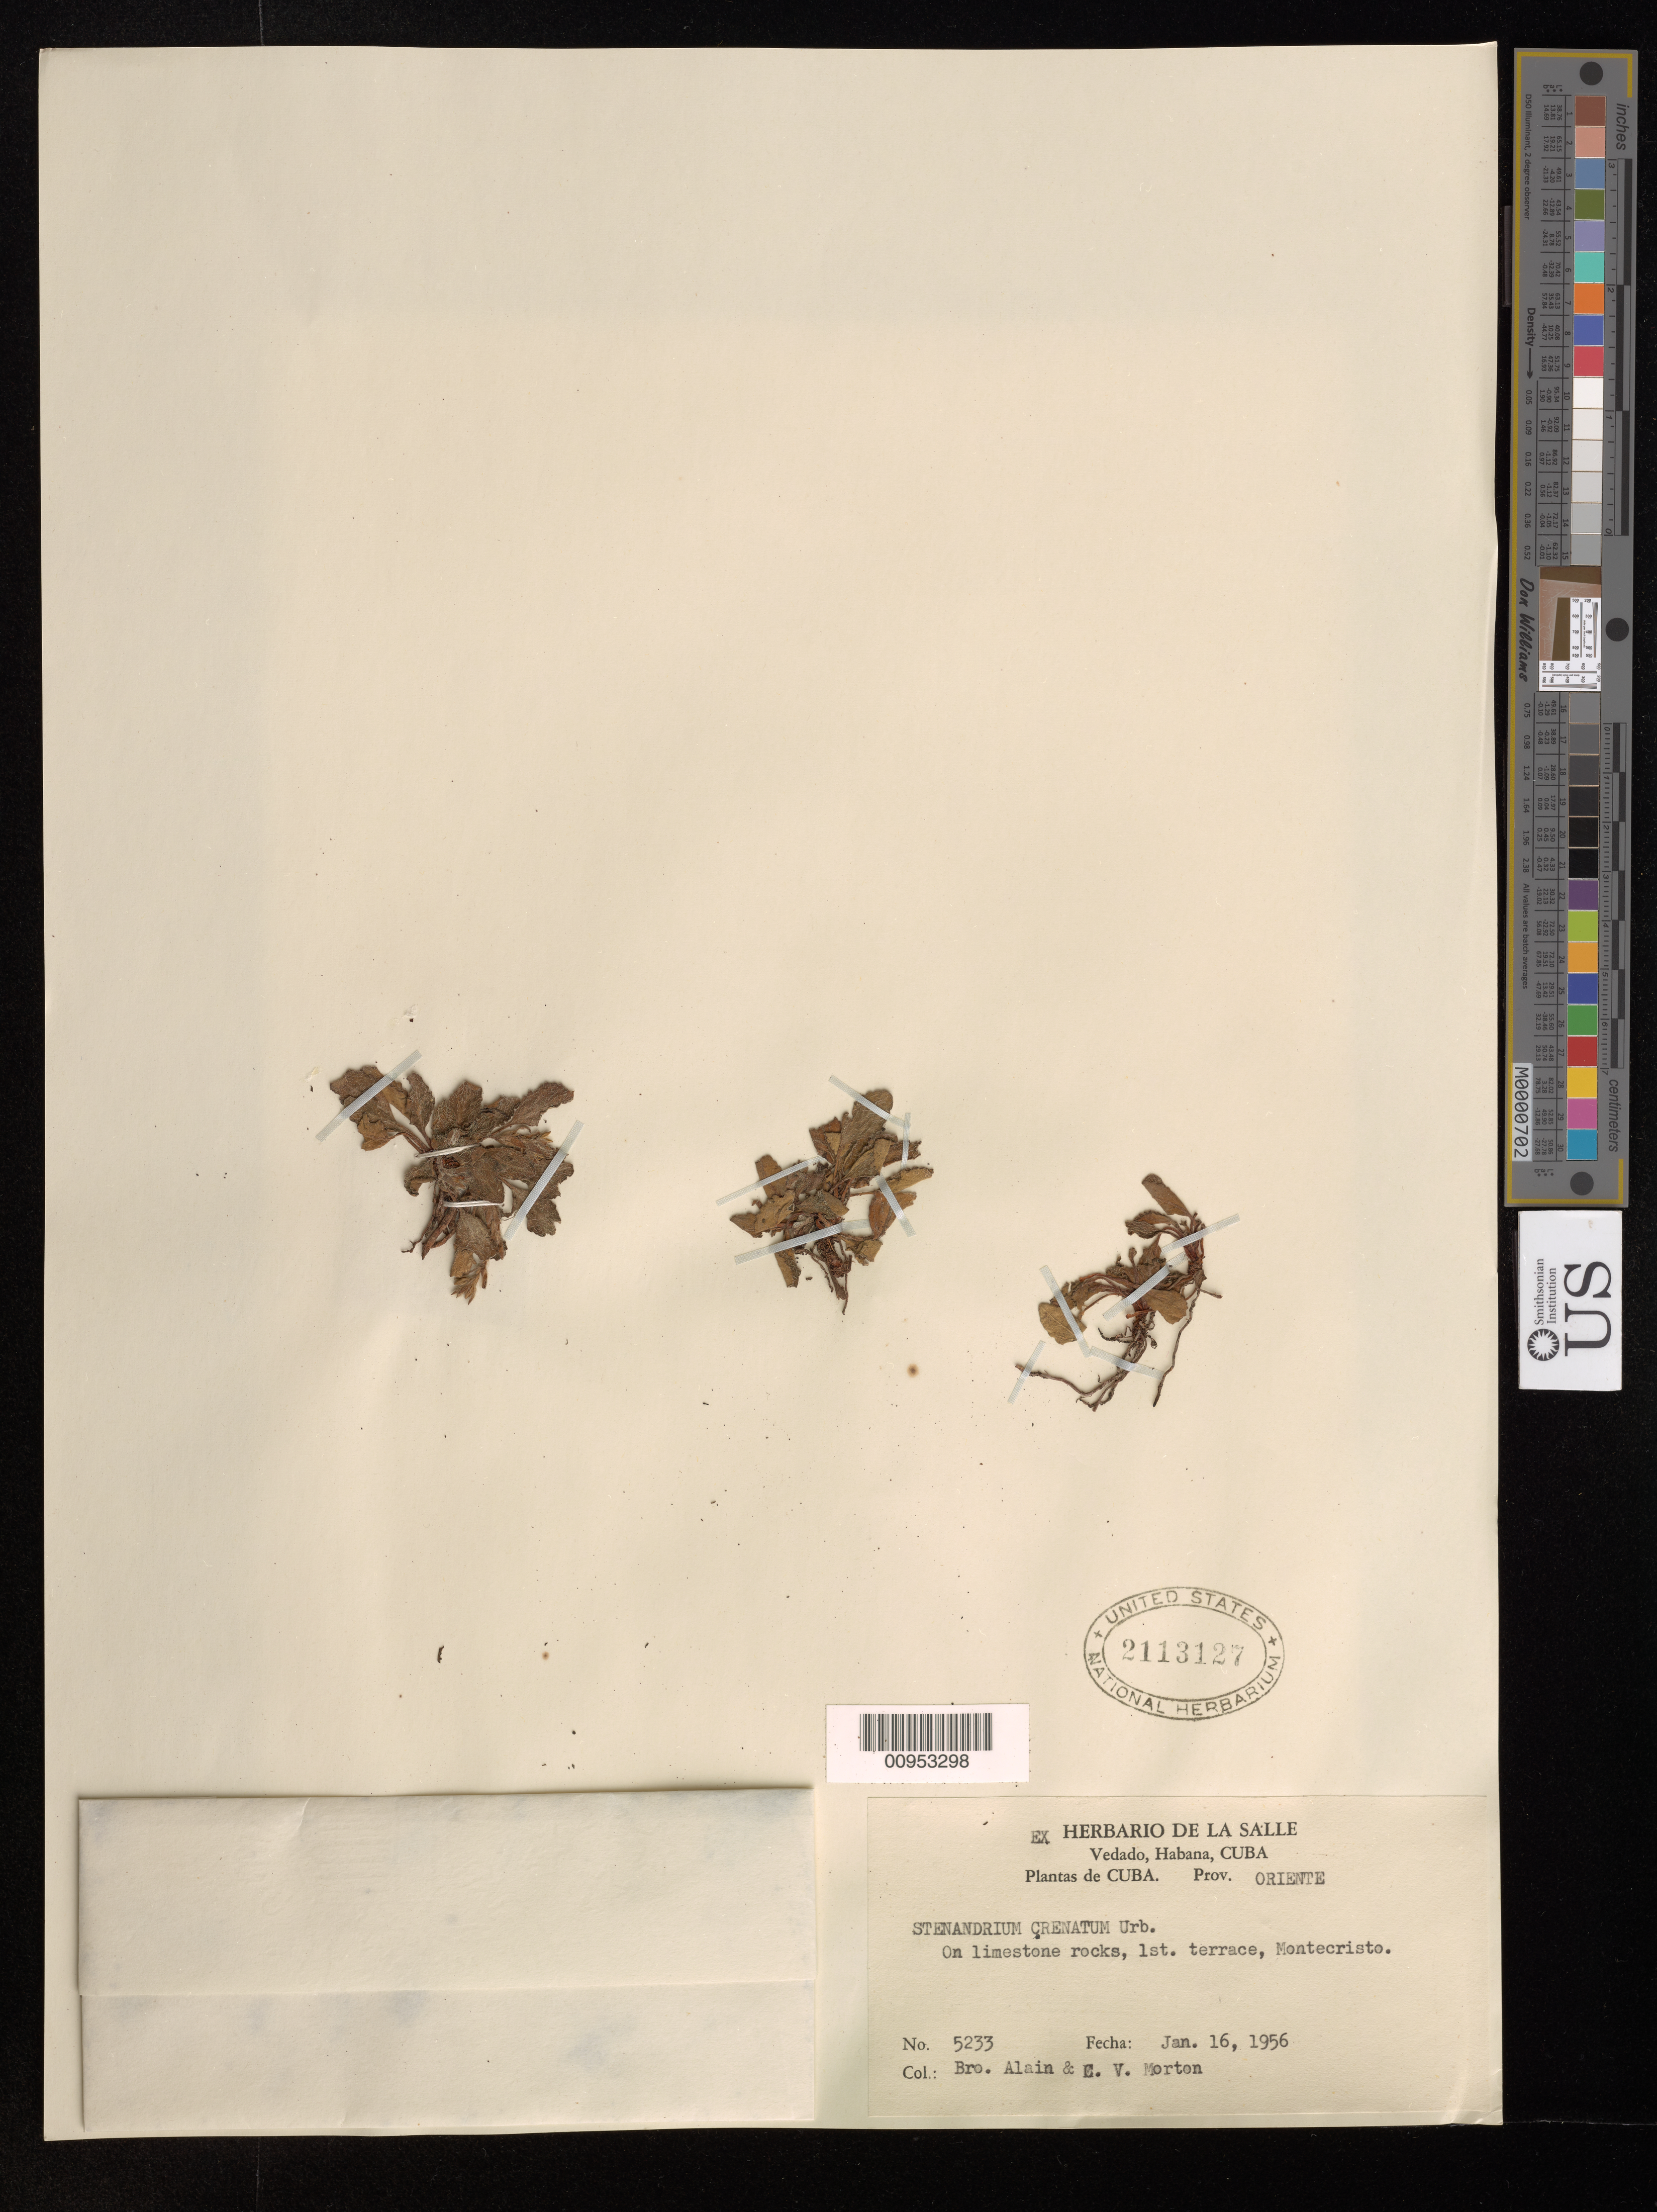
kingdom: Plantae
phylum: Tracheophyta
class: Magnoliopsida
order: Lamiales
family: Acanthaceae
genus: Stenandrium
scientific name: Stenandrium crenatum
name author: Urb.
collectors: A. H. Liogier & C. V. Morton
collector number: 5233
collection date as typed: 16 Jan 1956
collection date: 1956-01-16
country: Cuba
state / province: Oriente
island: Cuba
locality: Montecristo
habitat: On limestone rocks, 1st terrace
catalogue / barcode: US 2113127